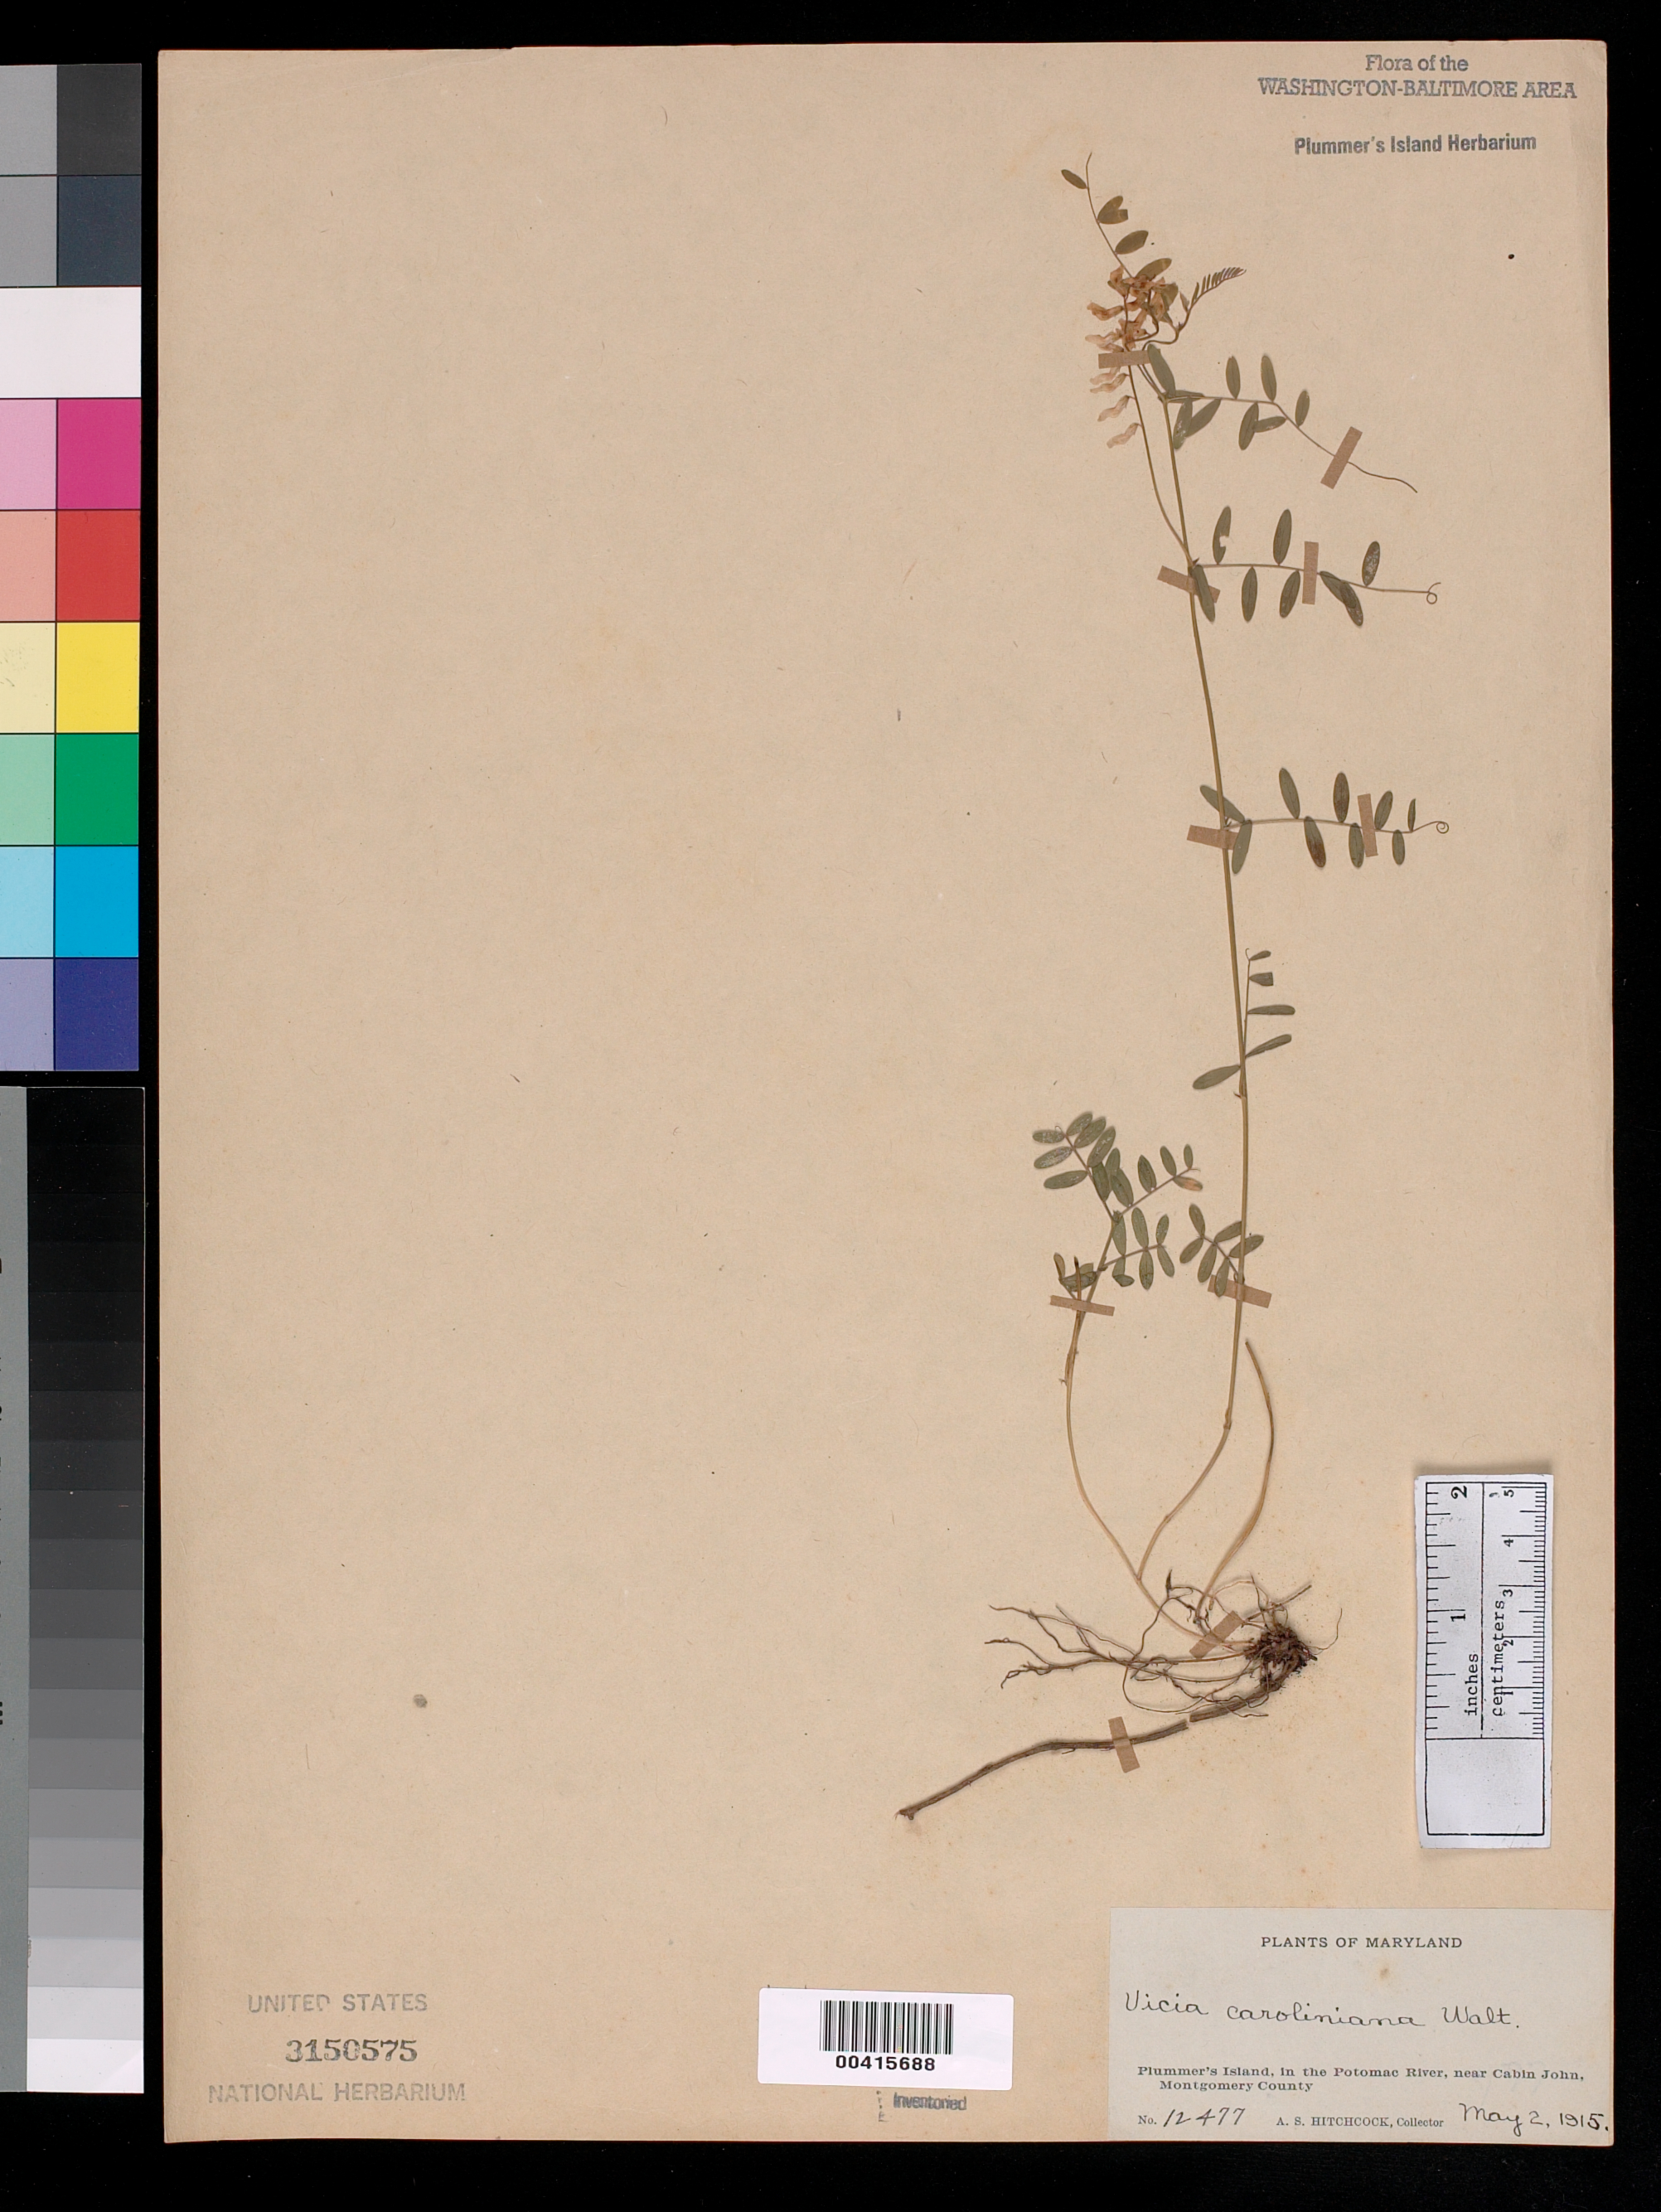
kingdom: Plantae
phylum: Tracheophyta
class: Magnoliopsida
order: Fabales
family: Fabaceae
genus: Vicia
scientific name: Vicia caroliniana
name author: Walter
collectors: A. S. Hitchcock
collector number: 12477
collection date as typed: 02 May 1915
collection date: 1915-05-02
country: United States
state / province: Maryland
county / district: Montgomery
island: Plummers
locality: Plummer's Island C. & O. Canal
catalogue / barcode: US 3150575